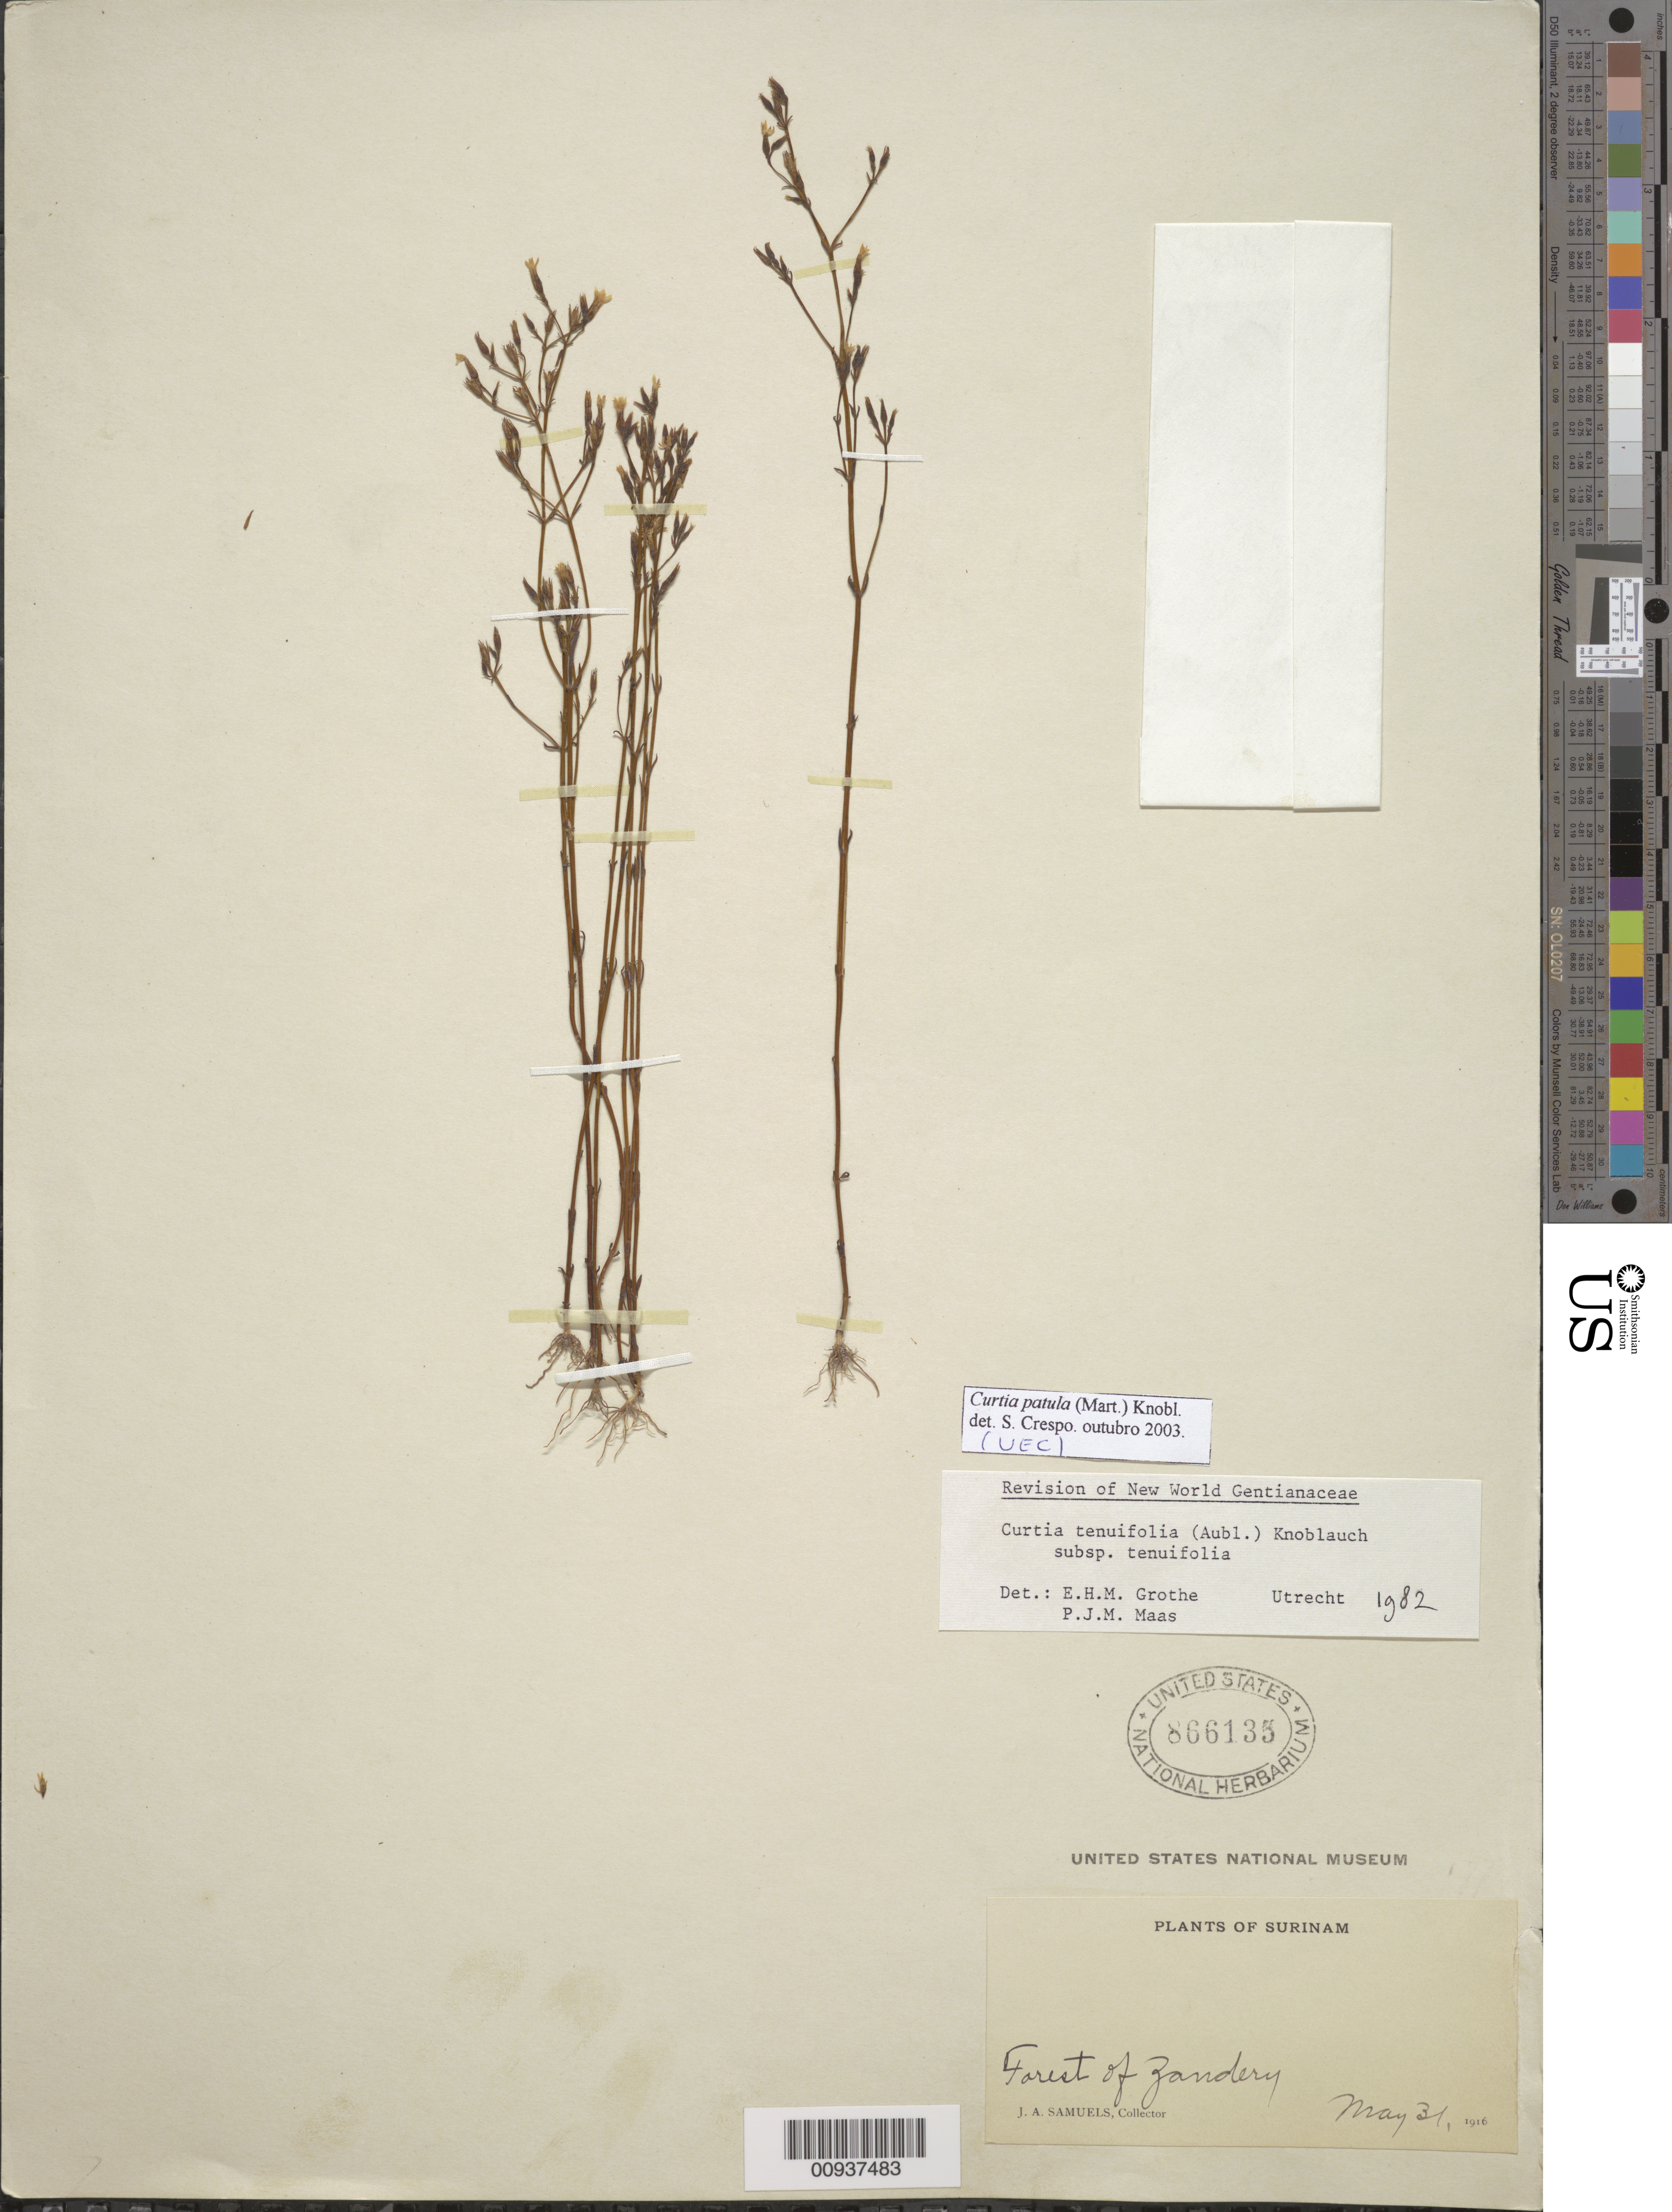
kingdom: Plantae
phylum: Tracheophyta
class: Magnoliopsida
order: Gentianales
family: Gentianaceae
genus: Curtia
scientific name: Curtia patula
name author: (Mart.) Knobl.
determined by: Crespo, Susana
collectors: J. A. Samuels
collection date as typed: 31-May-16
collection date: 1916-05-31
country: Suriname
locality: Forest of Zandery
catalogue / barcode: US 866135